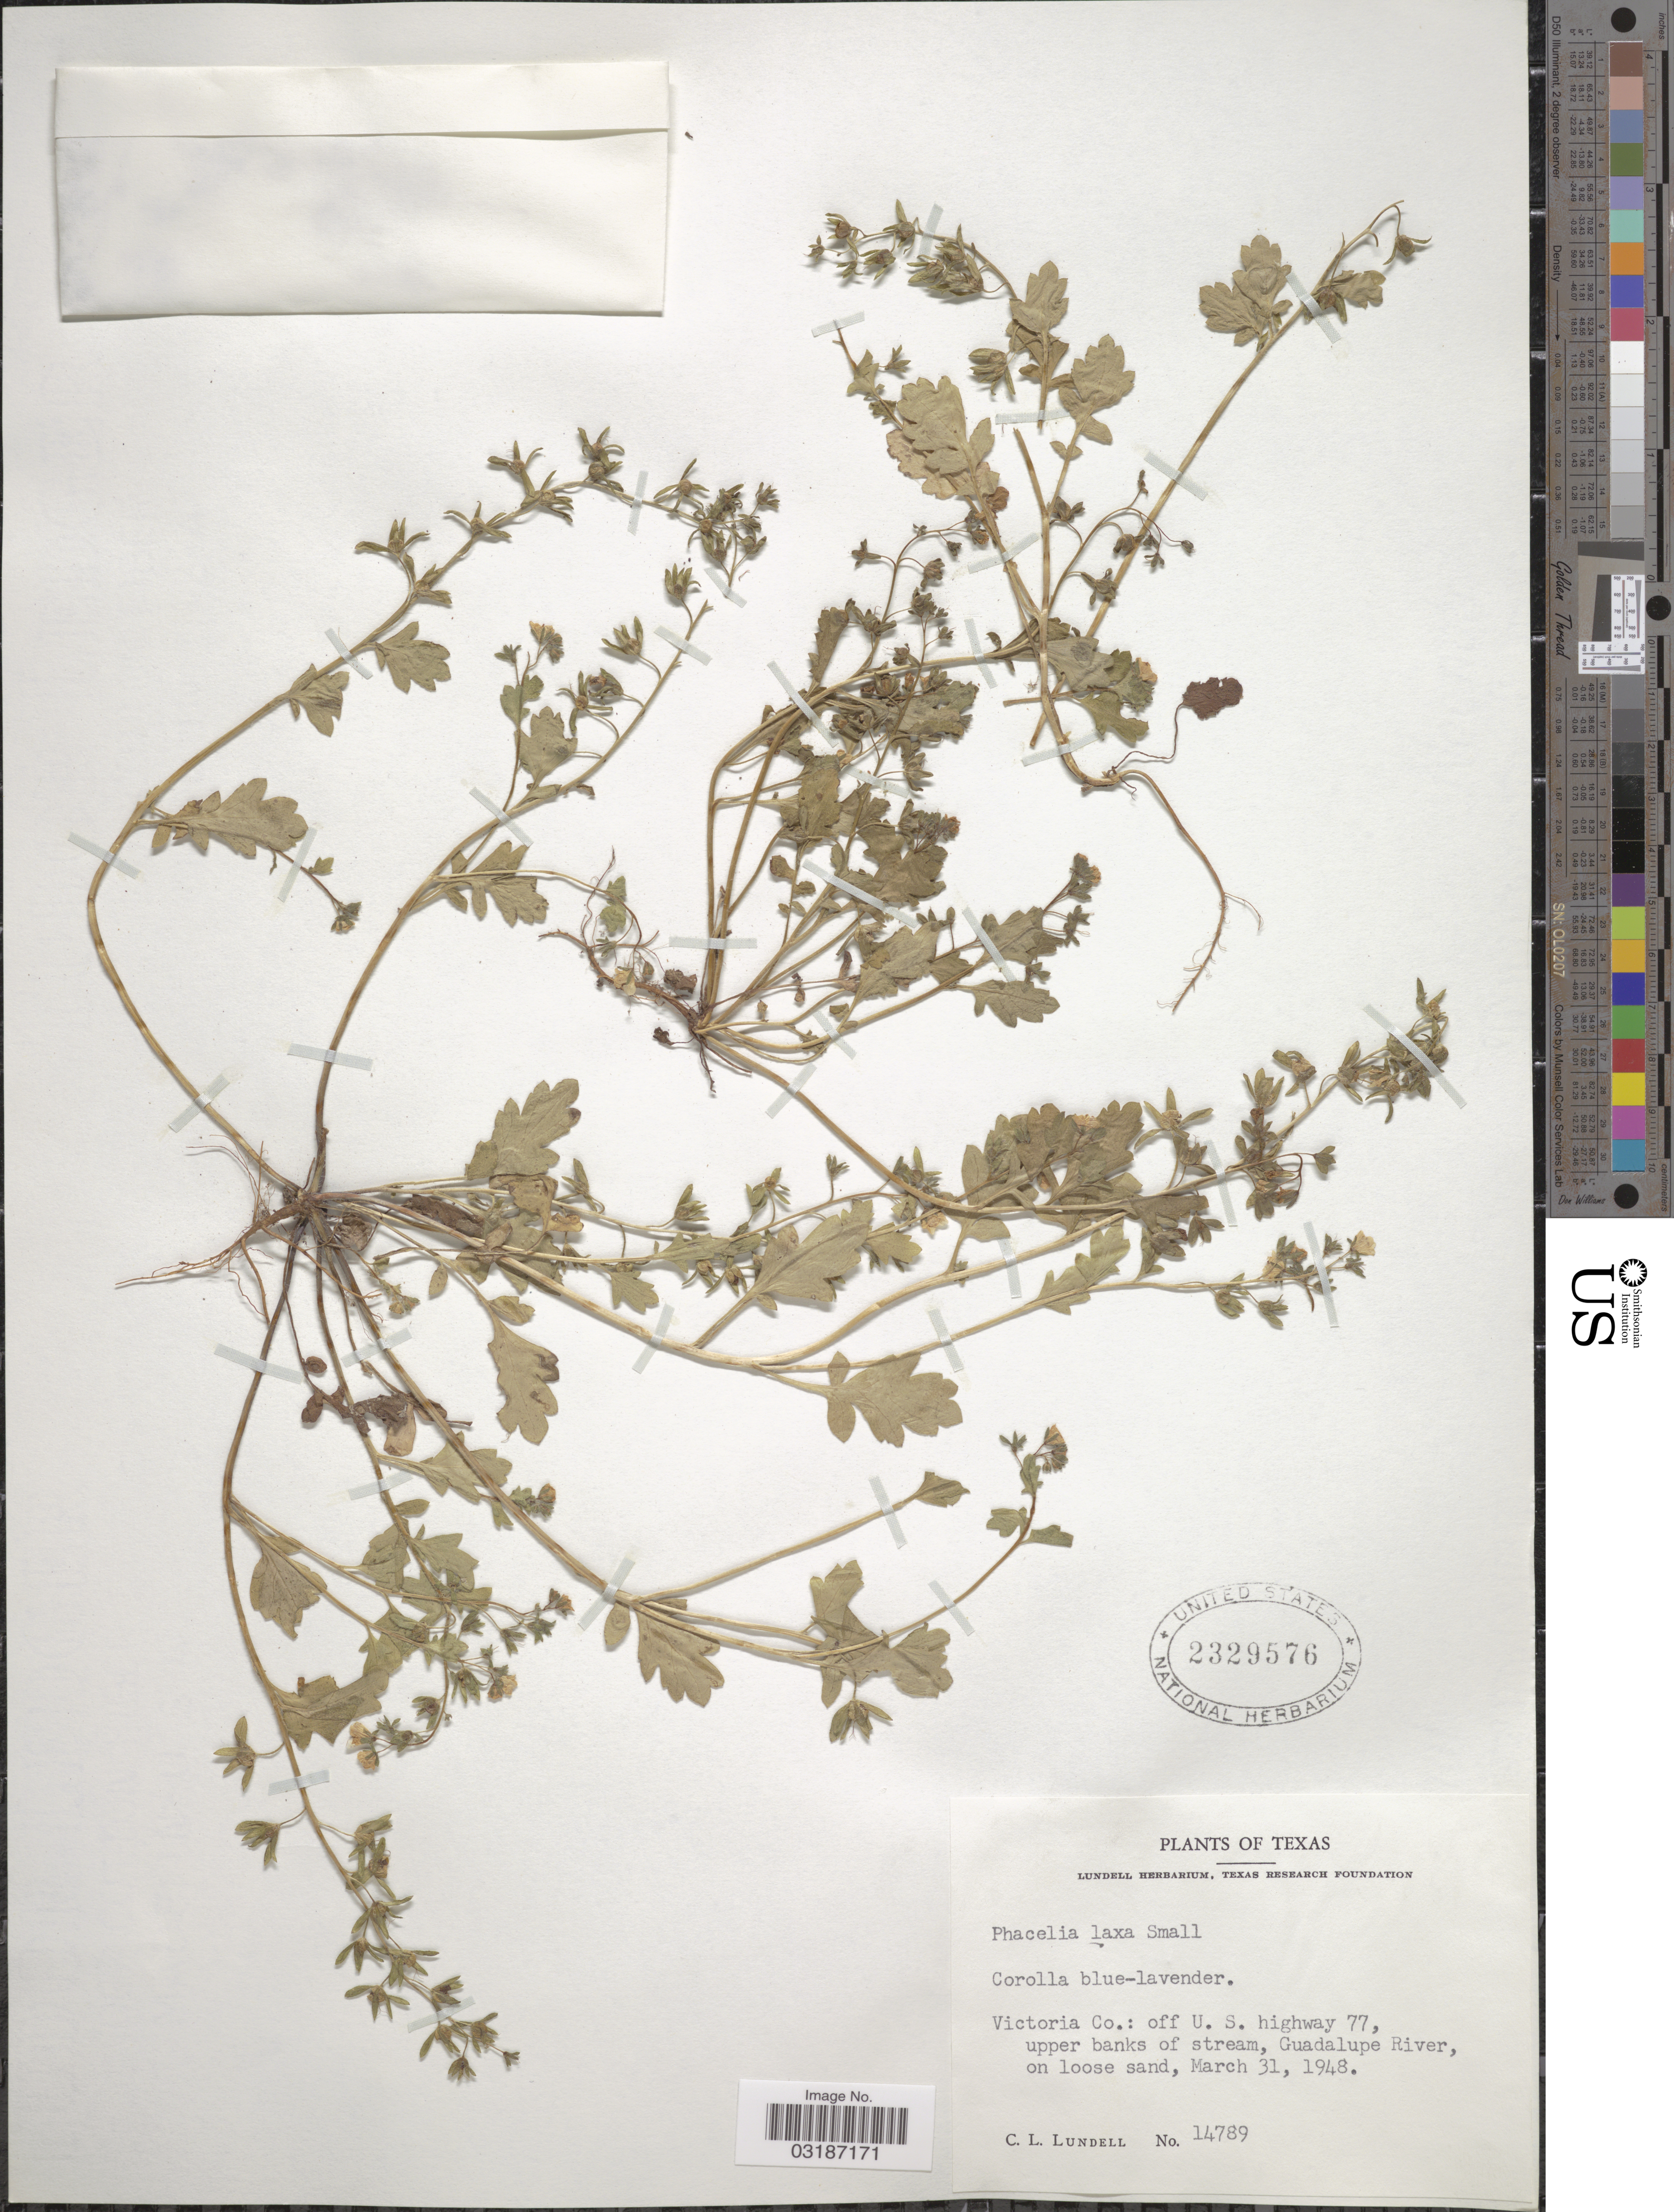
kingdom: Plantae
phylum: Tracheophyta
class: Magnoliopsida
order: Boraginales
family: Hydrophyllaceae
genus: Phacelia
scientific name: Phacelia laxa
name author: Small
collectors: C. L. Lundell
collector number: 14789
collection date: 1948-03-31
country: United States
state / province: Texas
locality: Victoria Co.: off U.S. highway 77, upper banks of stream, Guadalupe River.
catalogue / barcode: US 2329576